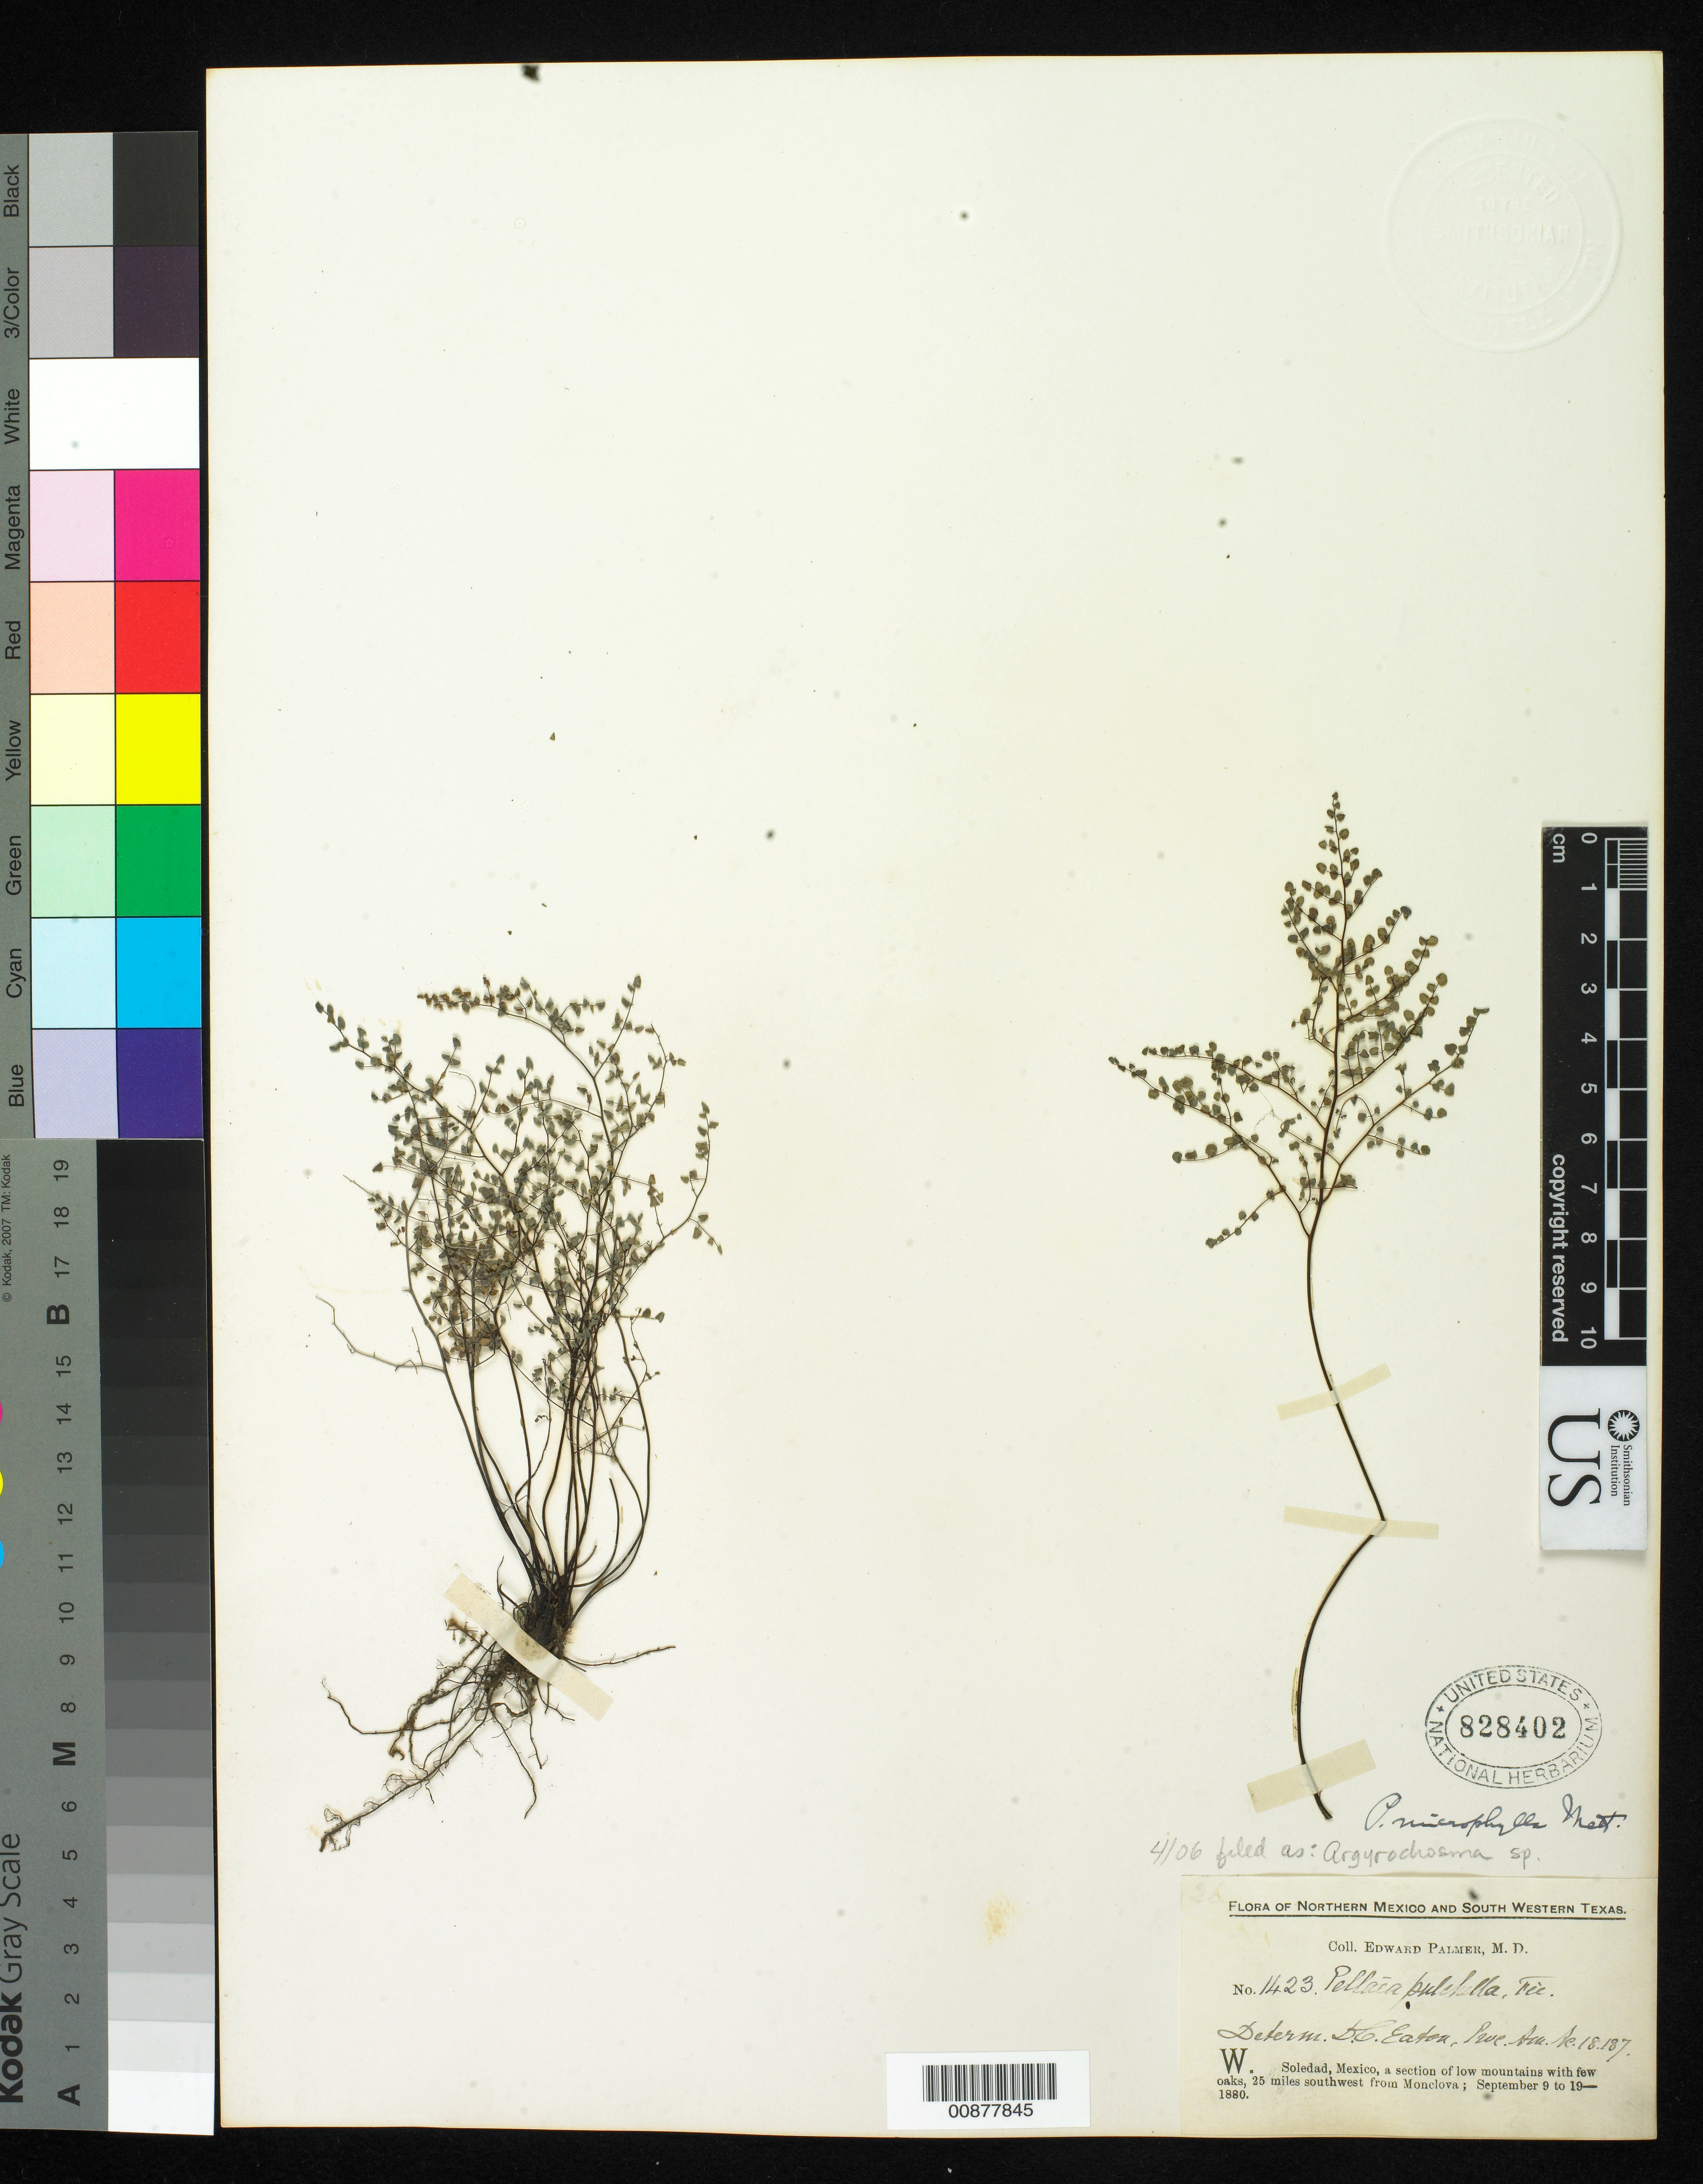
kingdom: Plantae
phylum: Tracheophyta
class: Polypodiopsida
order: Polypodiales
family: Pteridaceae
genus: Argyrochosma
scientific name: Argyrochosma microphylla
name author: (Mett. ex Kuhn) Windham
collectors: E. Palmer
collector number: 1423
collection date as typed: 09 Sep 1880 to 19 Sep 1880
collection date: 1880-09-09/1880-09-19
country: Mexico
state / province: Coahuila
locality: W. Soledad, a section of low mountains, 25 miles southwest from Monclova, Coahuila.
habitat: A section of low mountains with few oaks.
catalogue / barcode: US 828402